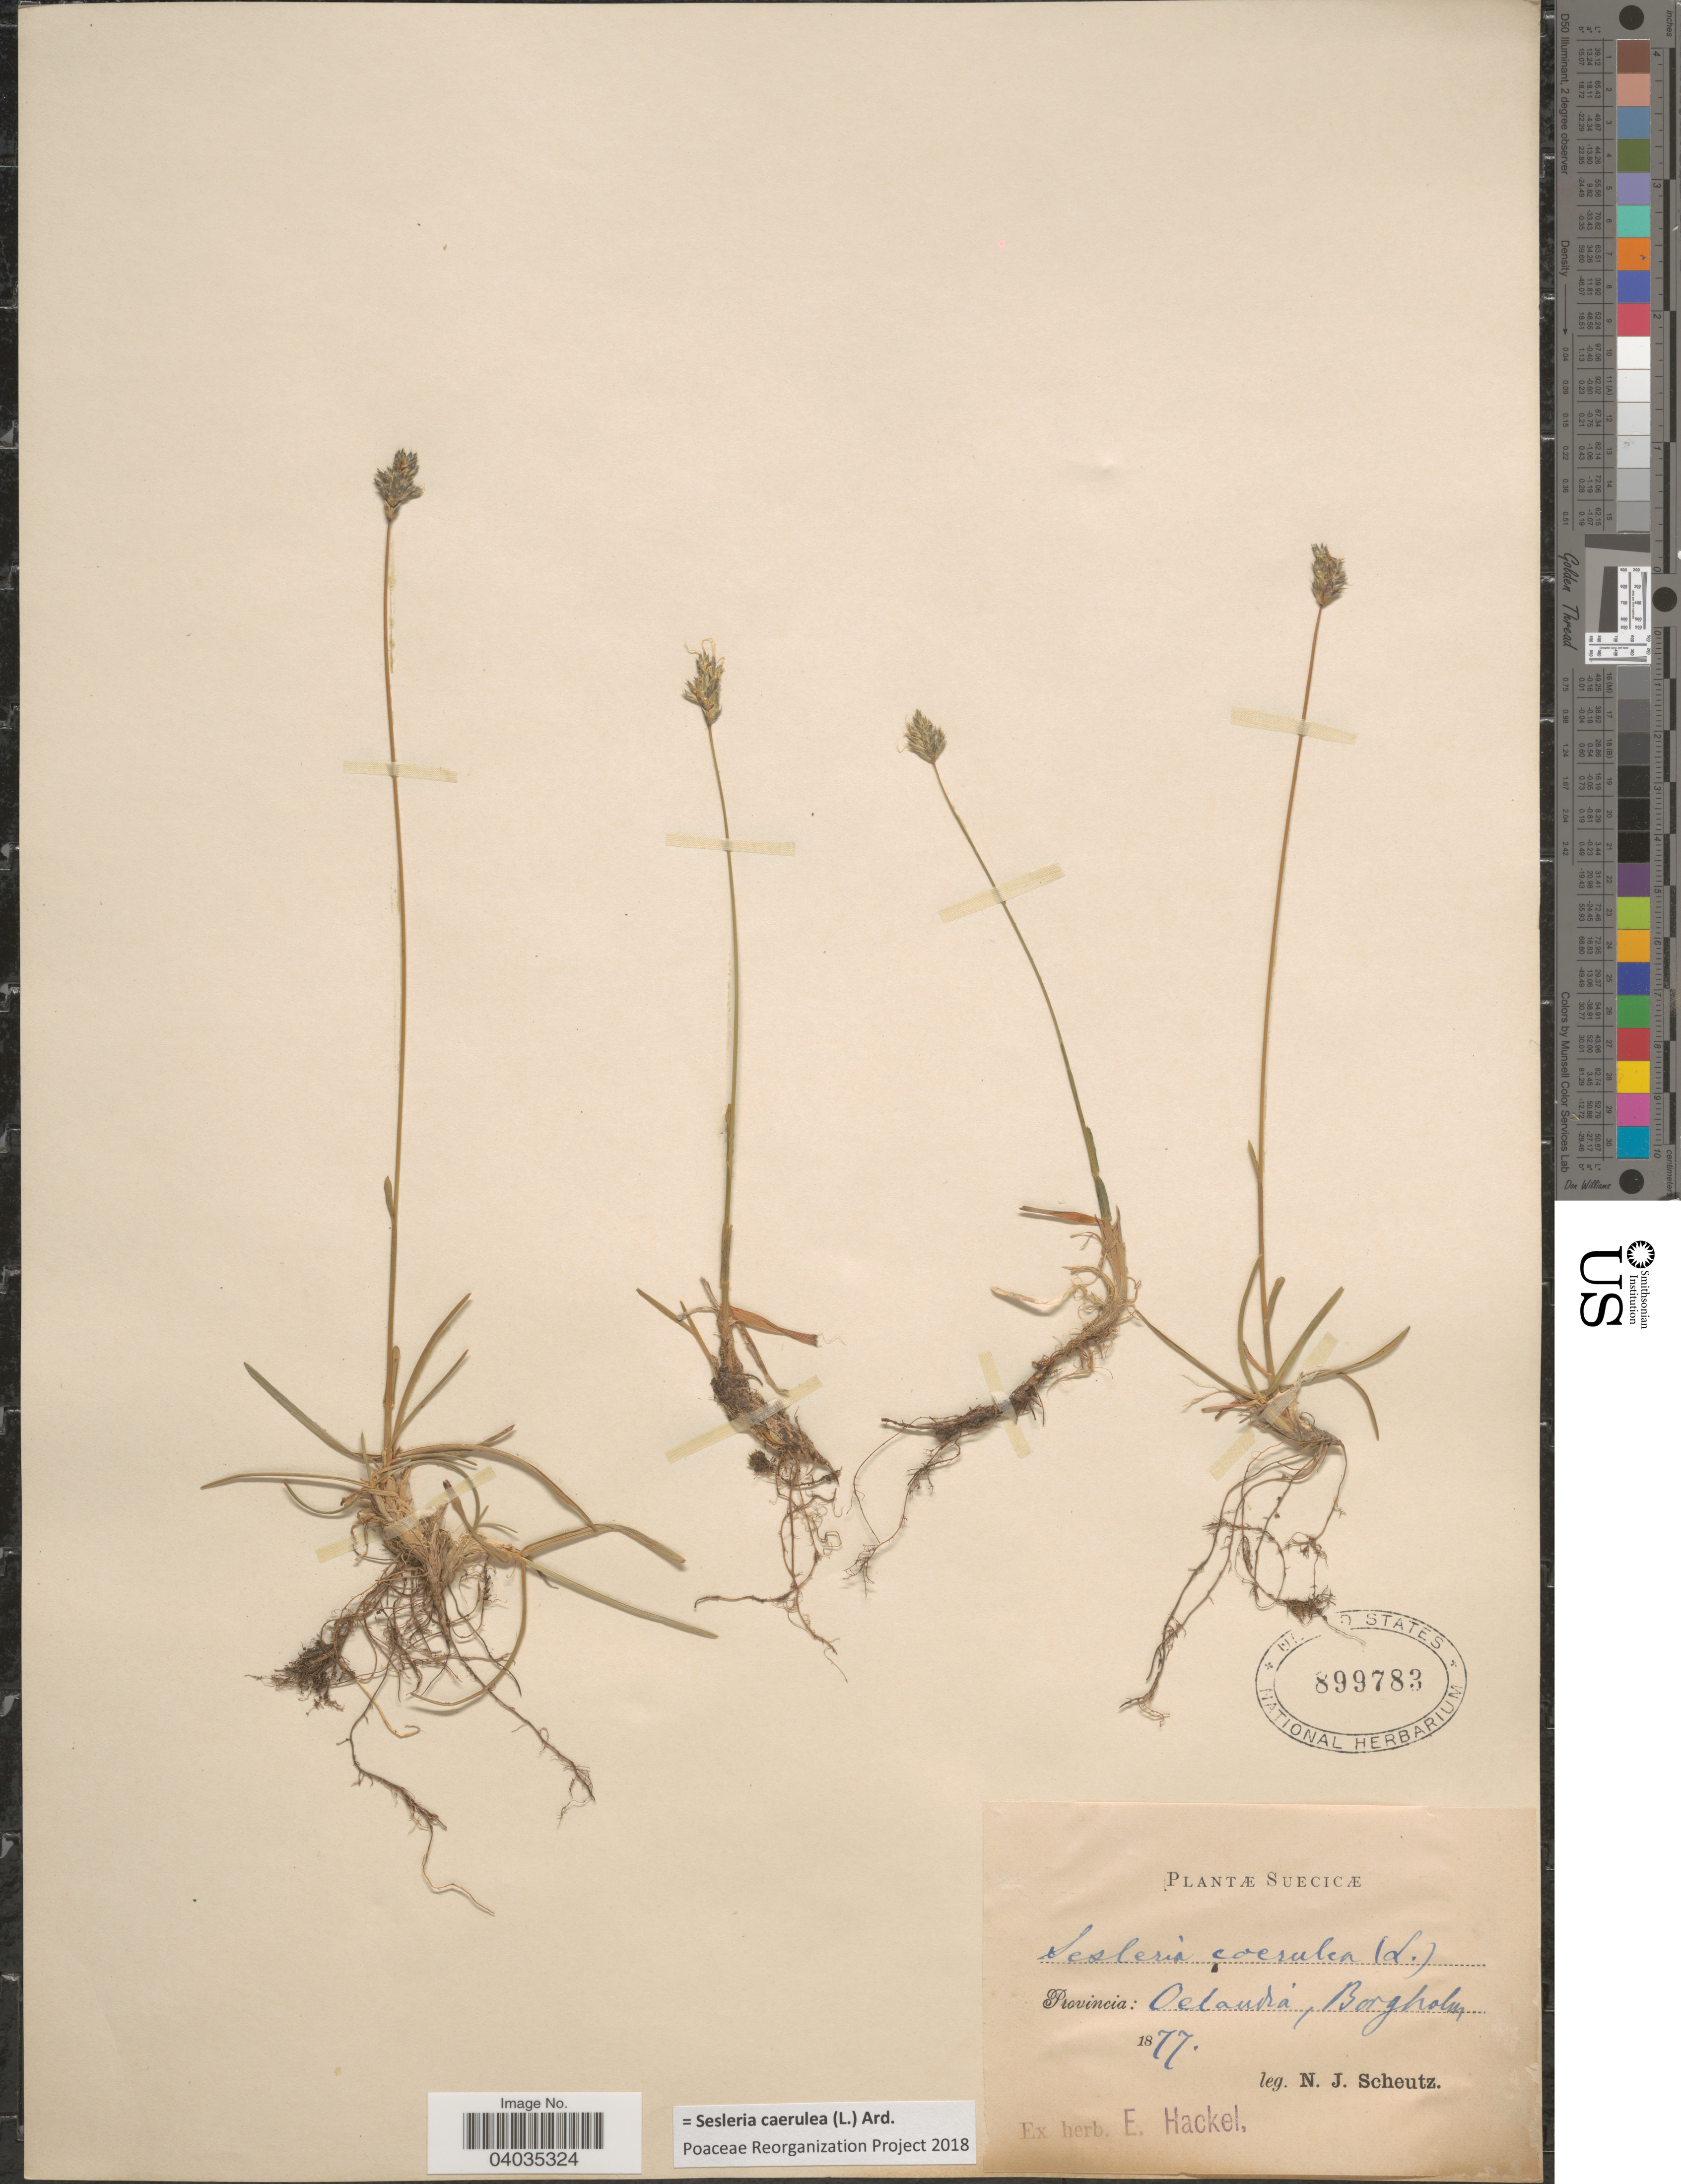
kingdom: Plantae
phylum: Tracheophyta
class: Liliopsida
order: Poales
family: Poaceae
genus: Sesleria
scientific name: Sesleria caerulea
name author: (L.) Ard.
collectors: N. Scheutz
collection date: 1877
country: Sweden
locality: Suecicæ. Provincia: Oelandia, Borgholm.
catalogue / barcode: US 899783